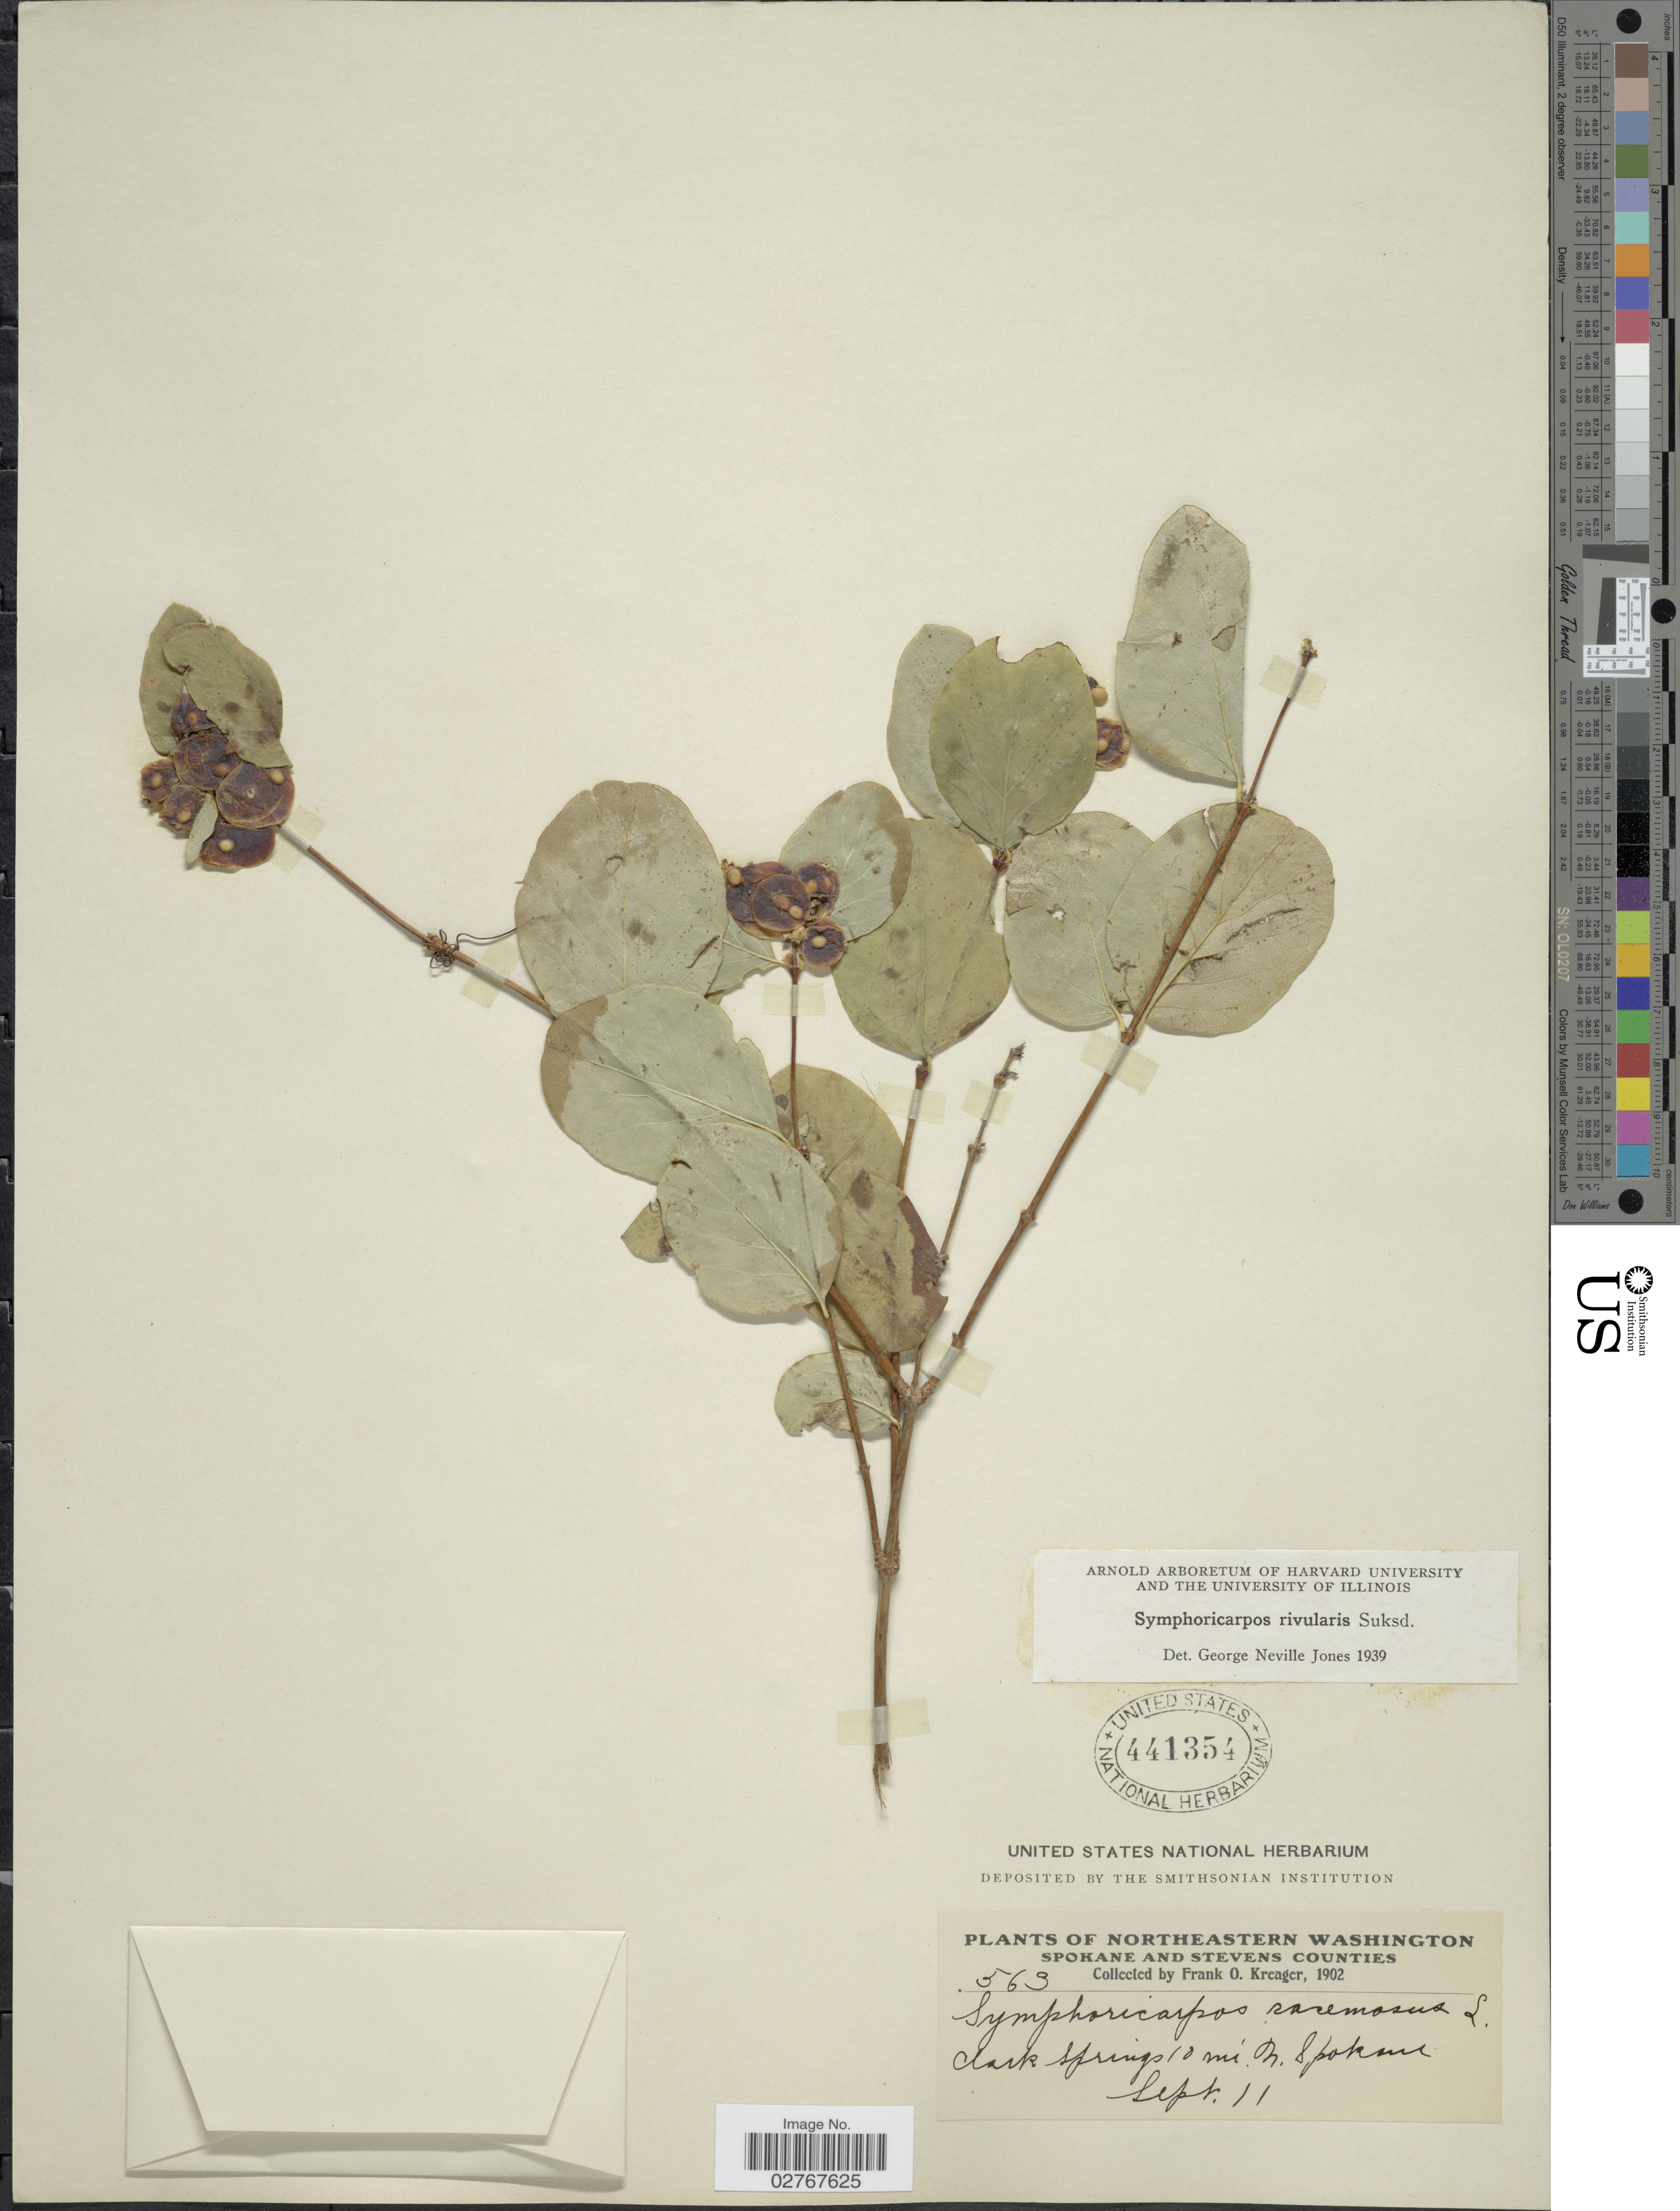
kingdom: Plantae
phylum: Tracheophyta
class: Magnoliopsida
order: Dipsacales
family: Caprifoliaceae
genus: Symphoricarpos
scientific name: Symphoricarpos rivularis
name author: Suksd.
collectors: F. Kreager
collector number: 563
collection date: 1902-09-11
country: United States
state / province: Washington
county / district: Spokane / Stevens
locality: Northeastern Washington, Spokane and Stevens Counties. Clark Springs, 10 mi. N. Spokane.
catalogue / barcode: US 441354